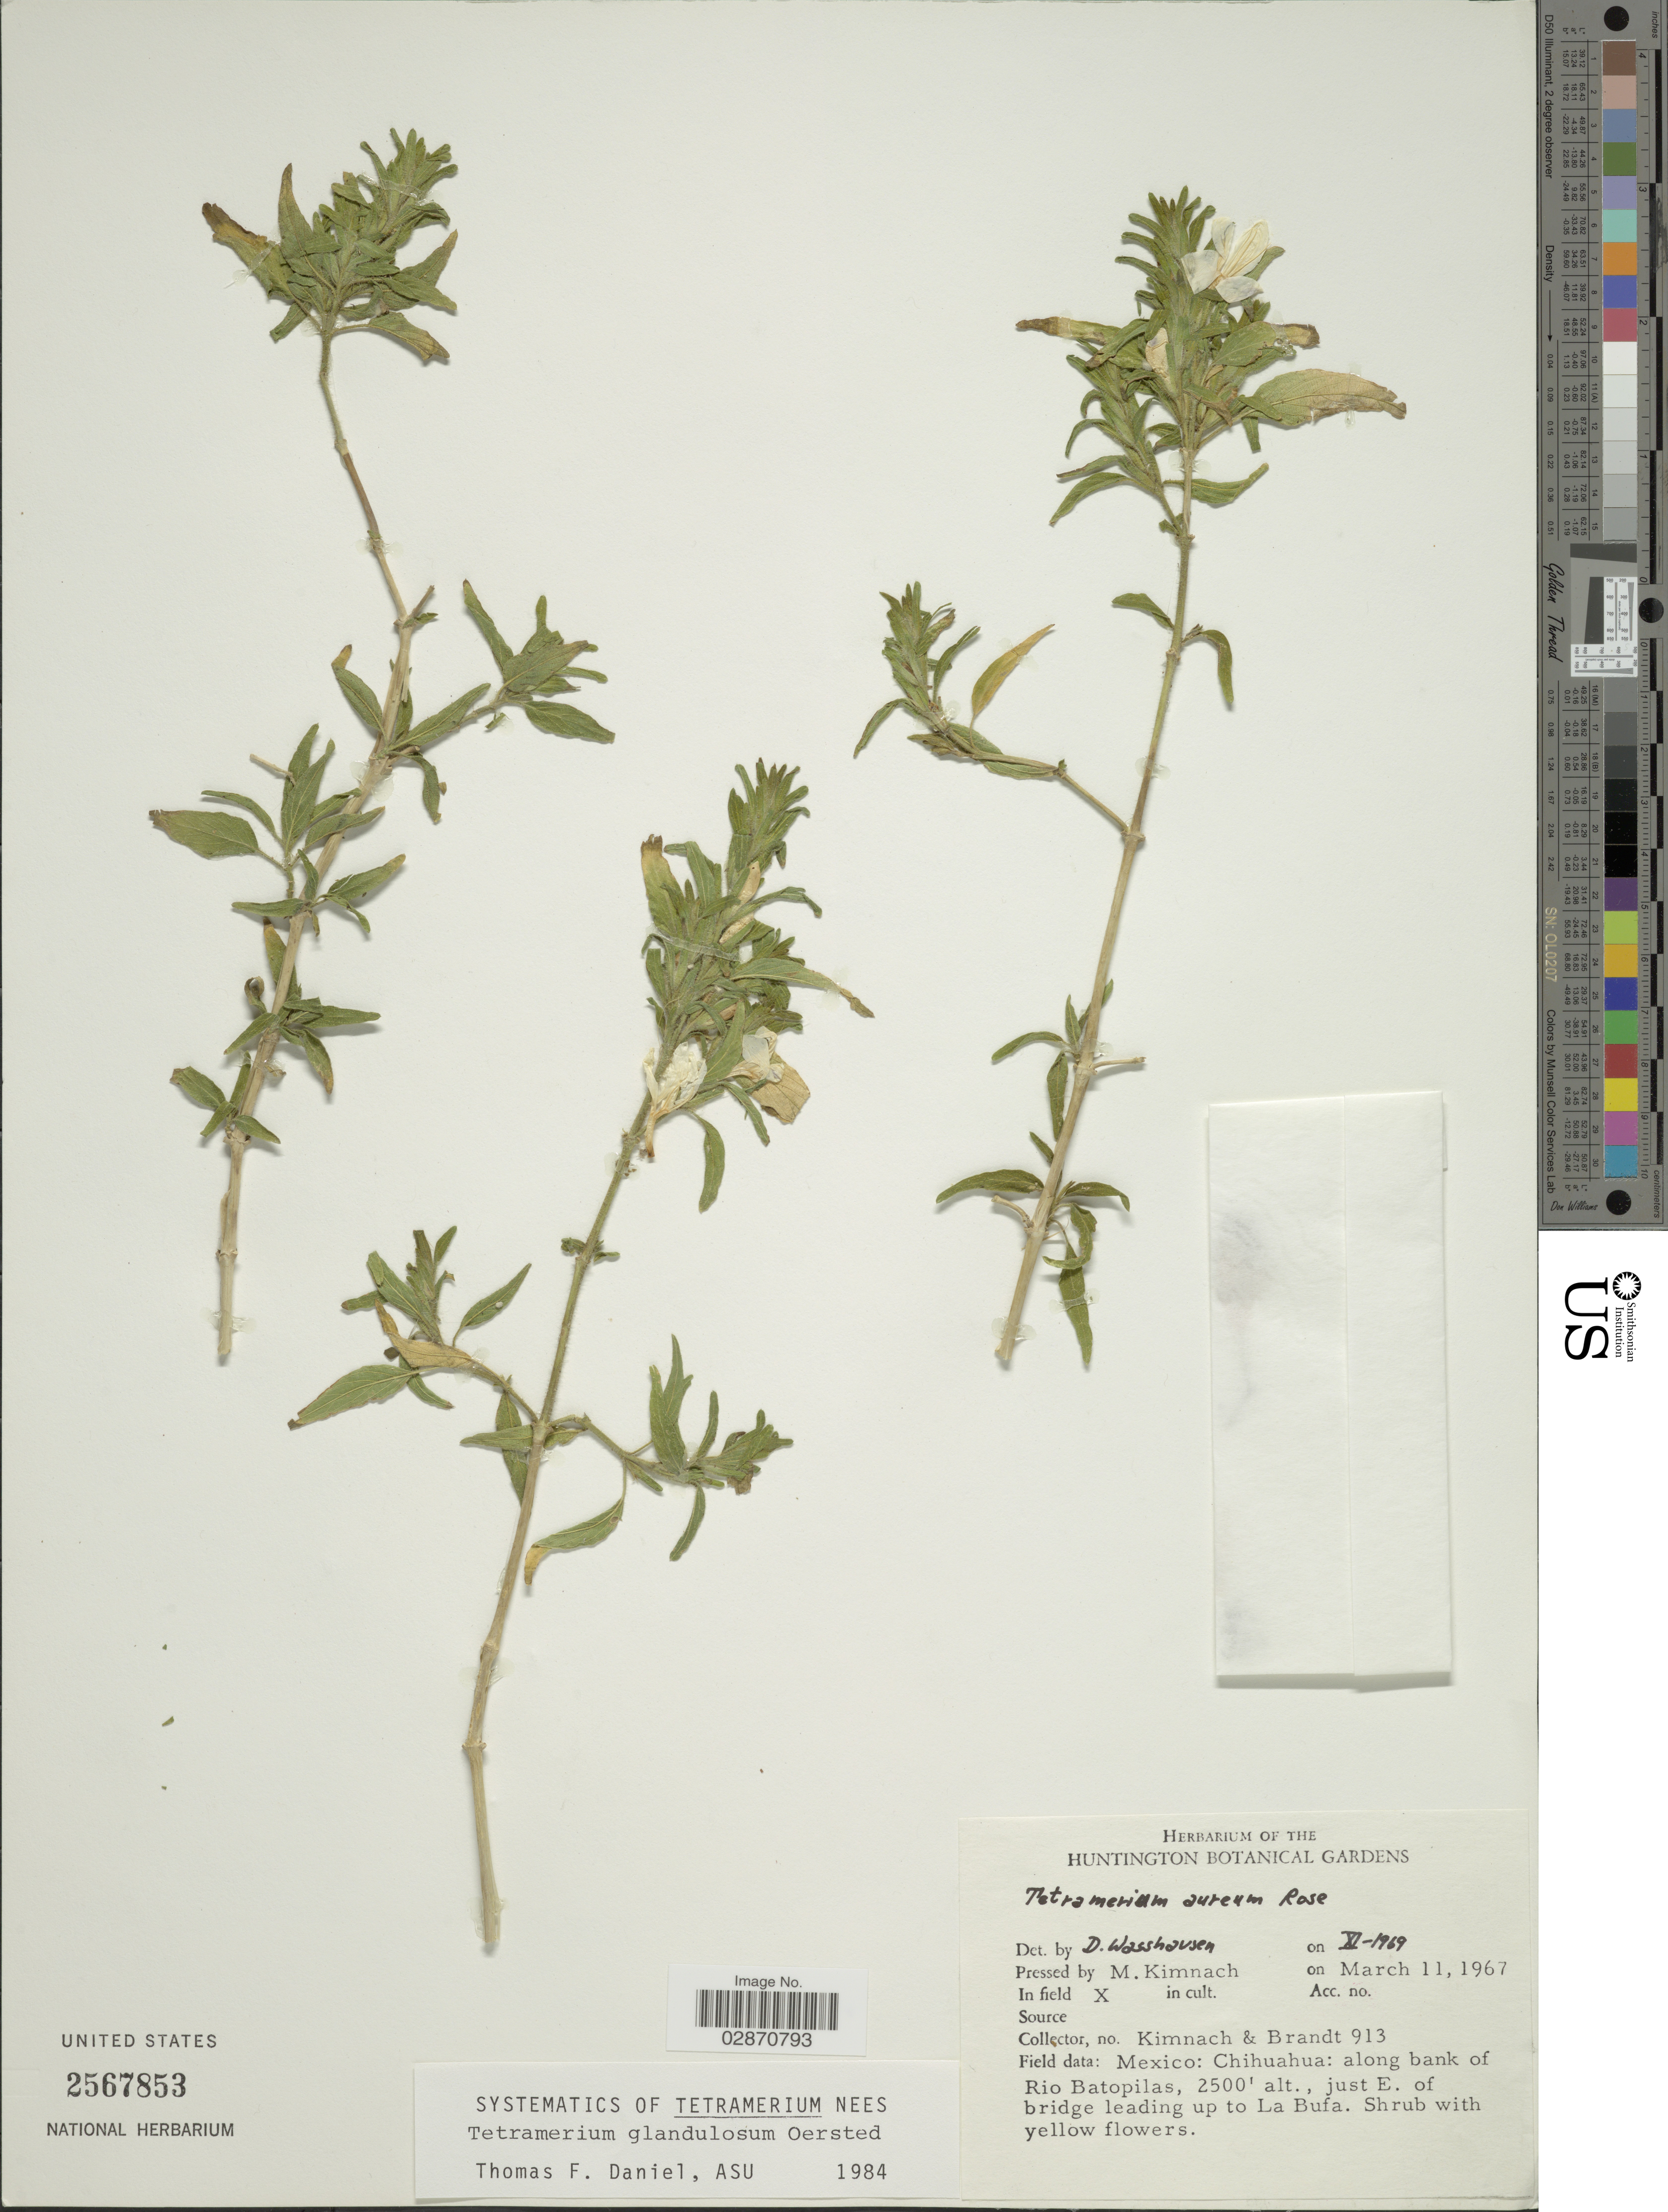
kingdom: Plantae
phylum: Tracheophyta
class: Magnoliopsida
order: Lamiales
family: Acanthaceae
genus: Tetramerium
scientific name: Tetramerium glandulosum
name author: Oerst.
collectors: M. W. Kimnach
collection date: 1967-03-11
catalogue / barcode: US 2567853